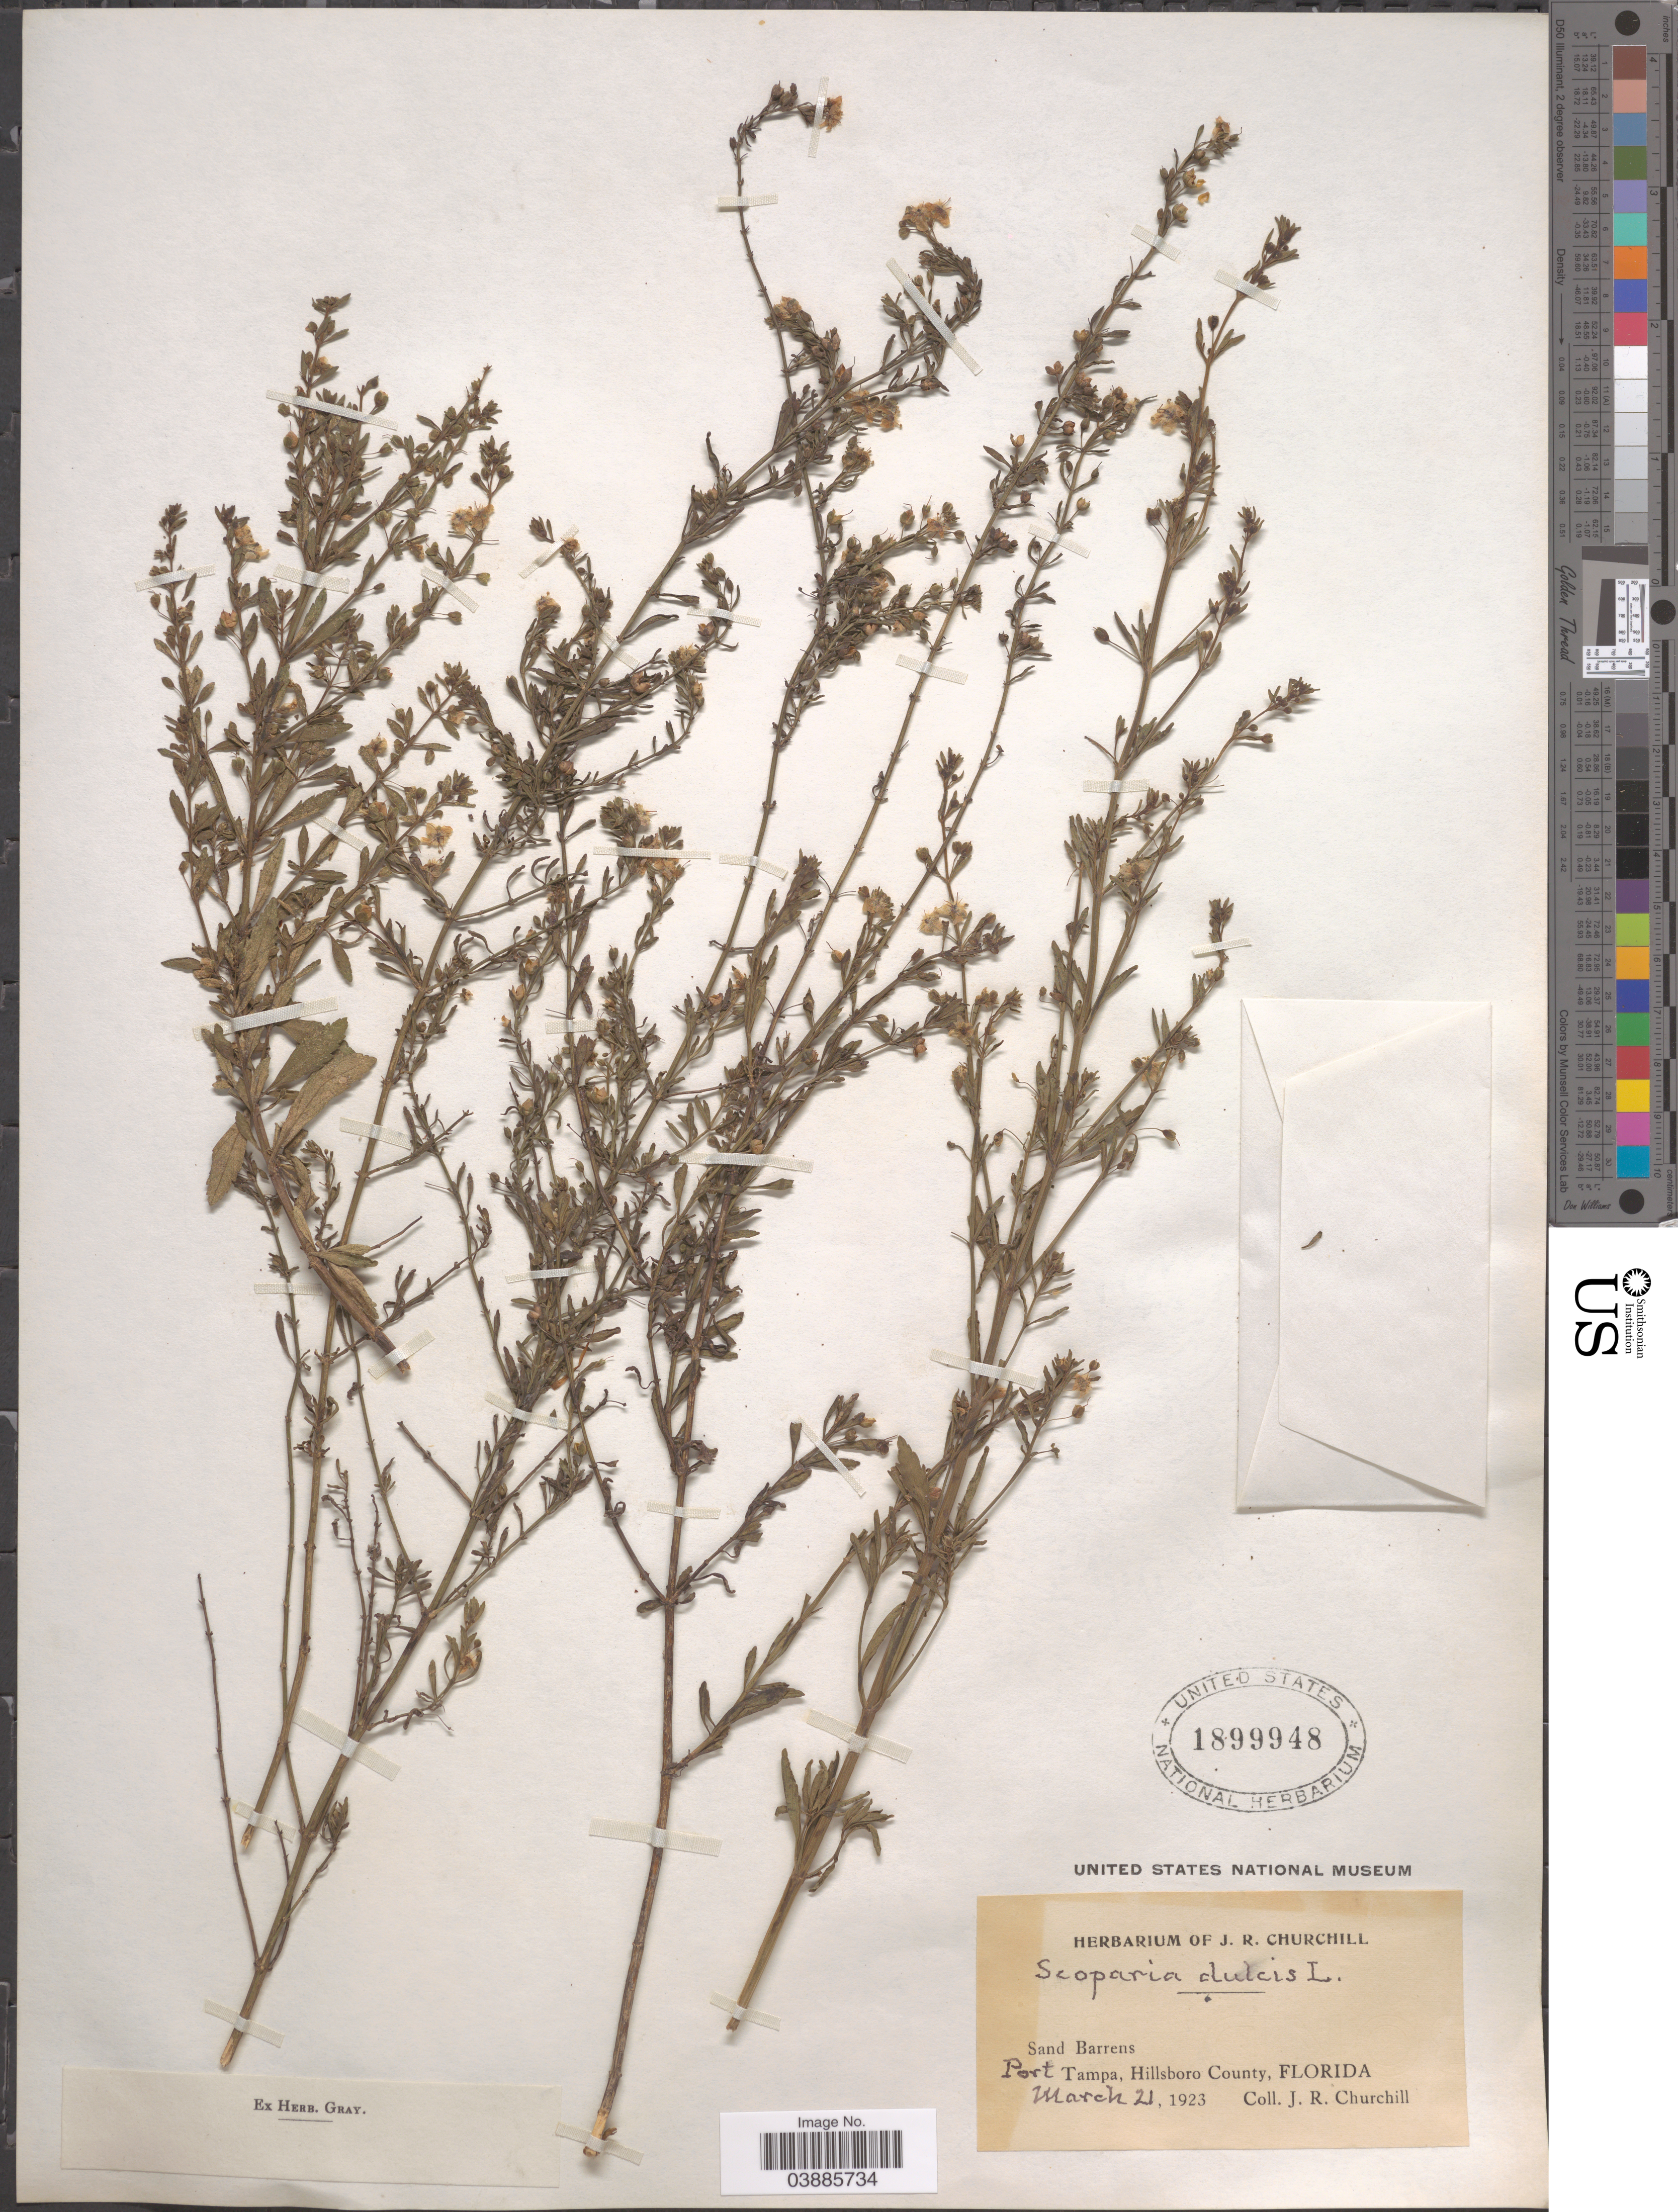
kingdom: Plantae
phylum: Tracheophyta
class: Magnoliopsida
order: Lamiales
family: Plantaginaceae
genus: Scoparia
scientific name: Scoparia dulcis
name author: L.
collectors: J. Churchill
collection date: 1923-03-21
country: United States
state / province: Florida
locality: Sand Barrens. Port Tampa, Hillsboro County.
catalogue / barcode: US 1899948